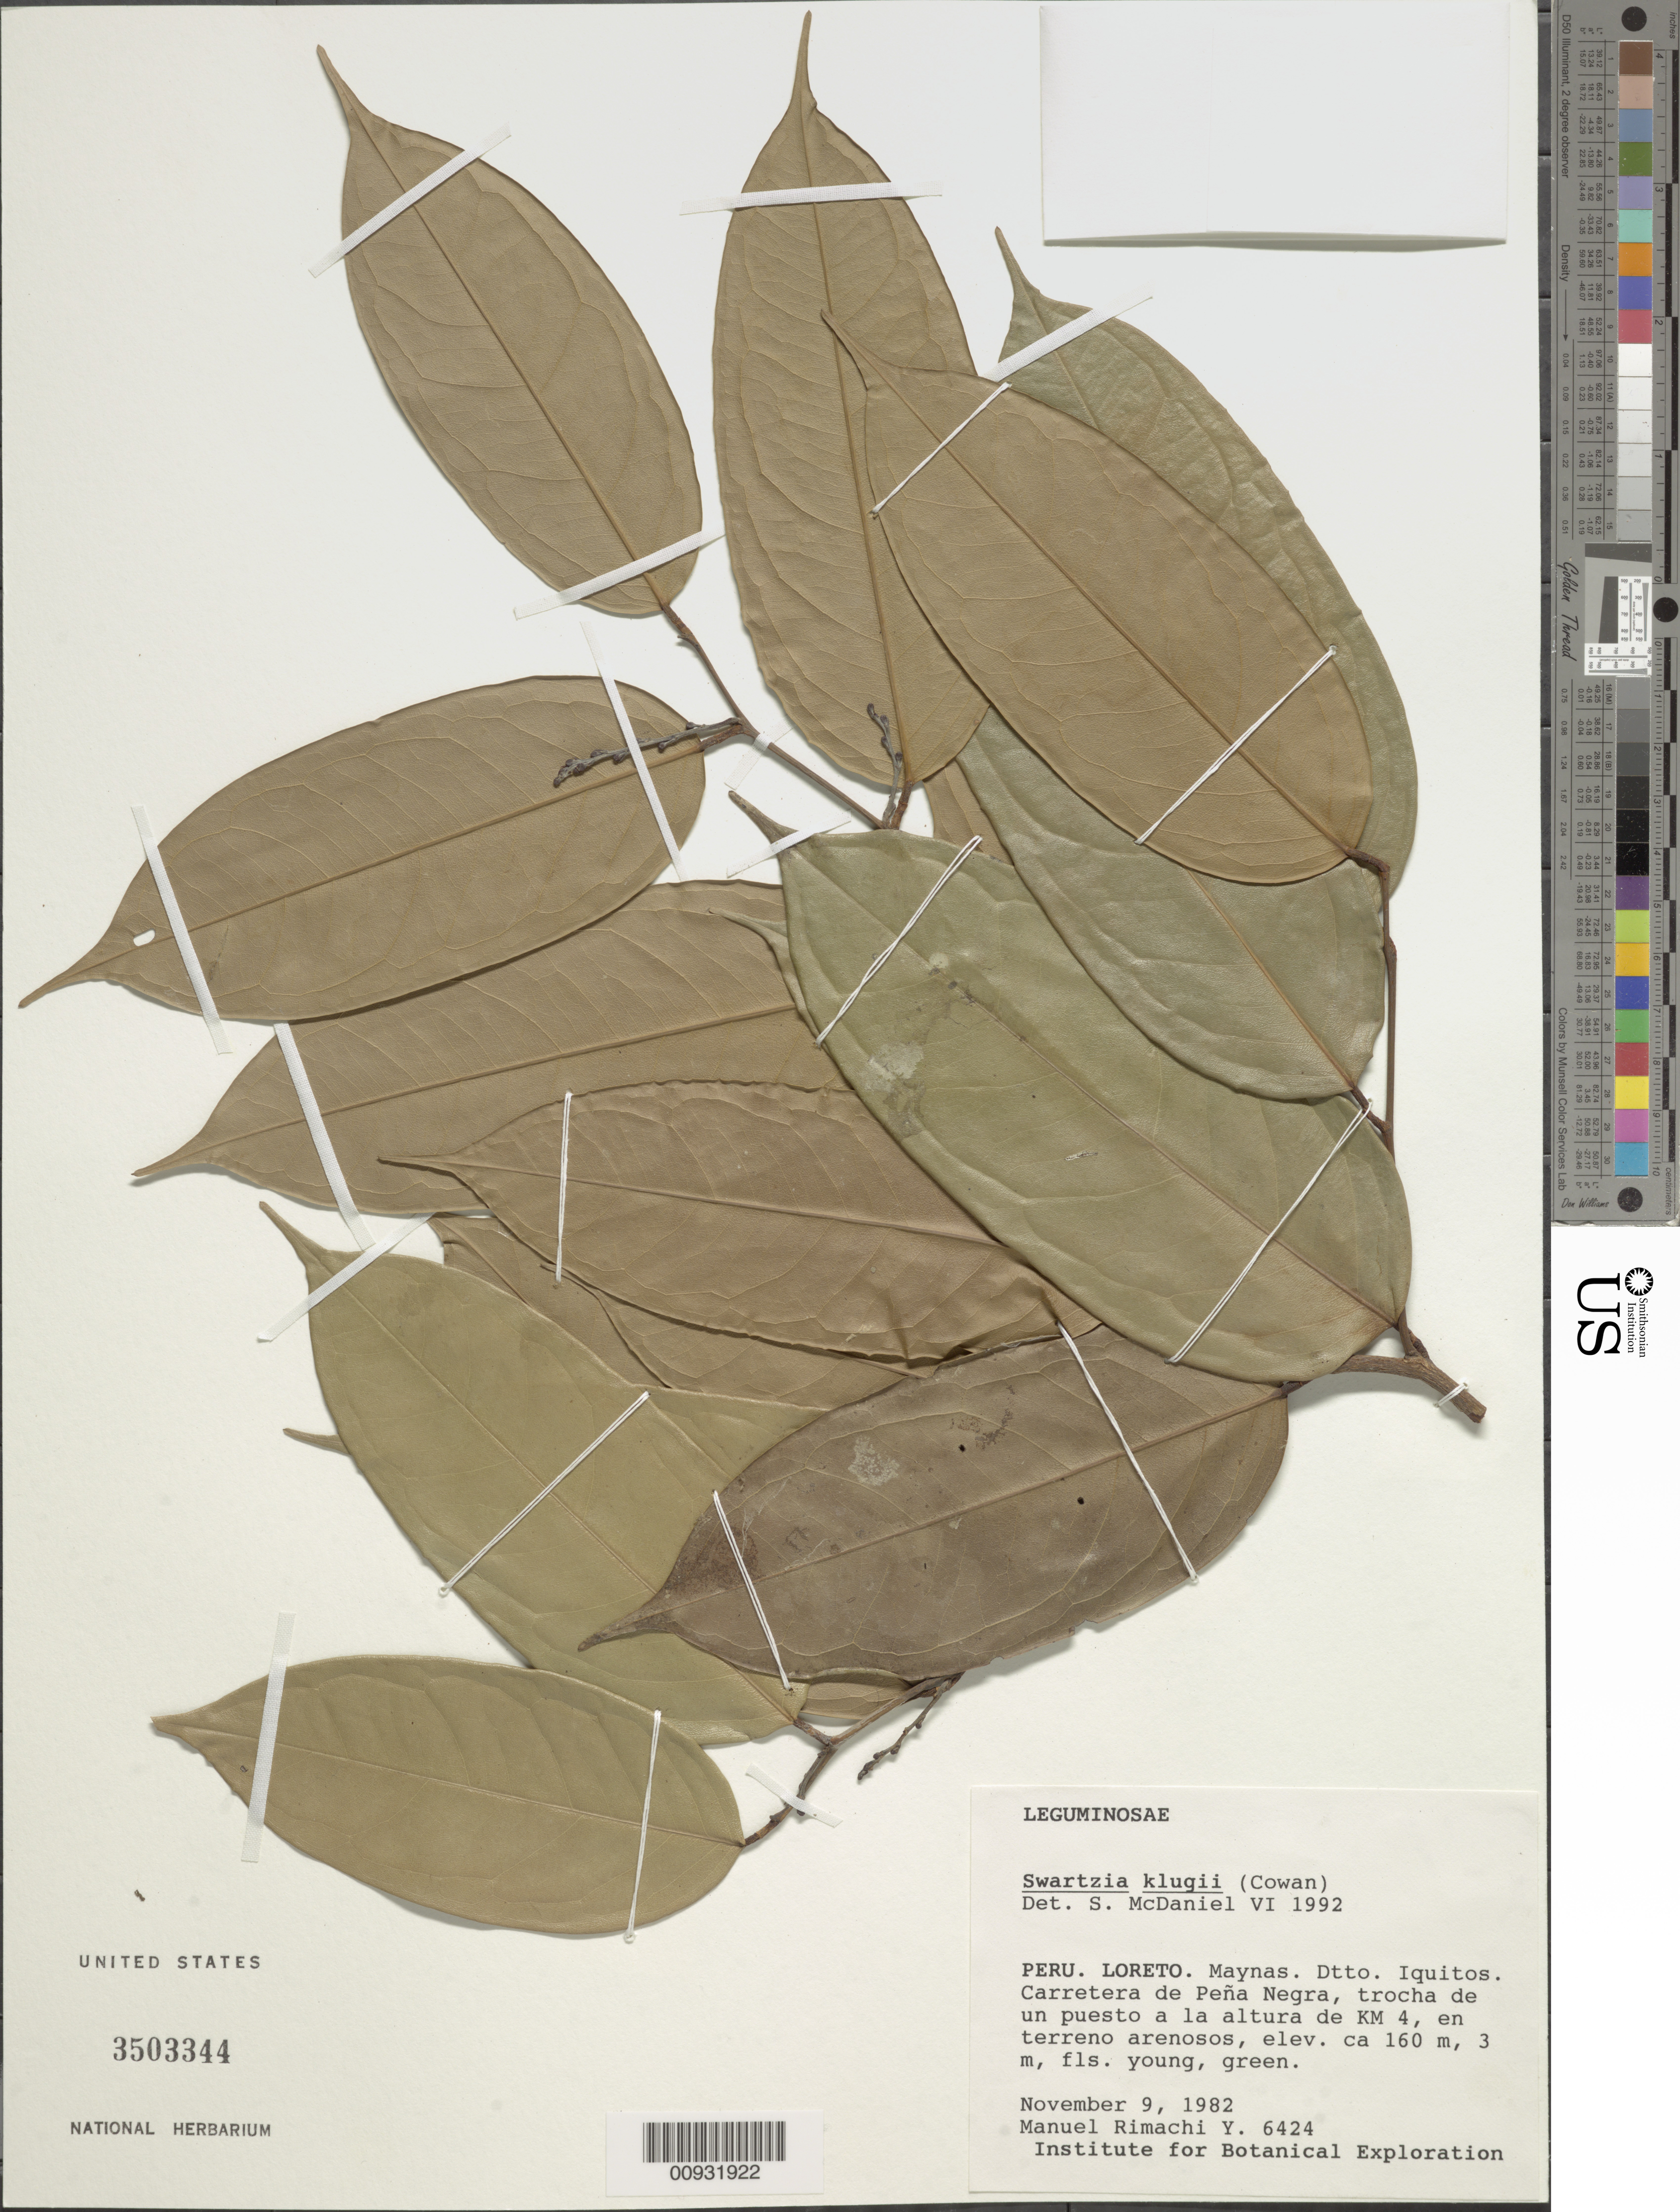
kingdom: Plantae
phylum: Tracheophyta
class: Magnoliopsida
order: Fabales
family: Fabaceae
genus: Swartzia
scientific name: Swartzia klugii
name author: (R.S. Cowan) Torke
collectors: M. Rimachi Y.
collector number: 6424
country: Peru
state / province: Loreto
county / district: Maynas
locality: Iquitos, Carretera de Pena Negra.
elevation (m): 160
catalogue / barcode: US 3503344